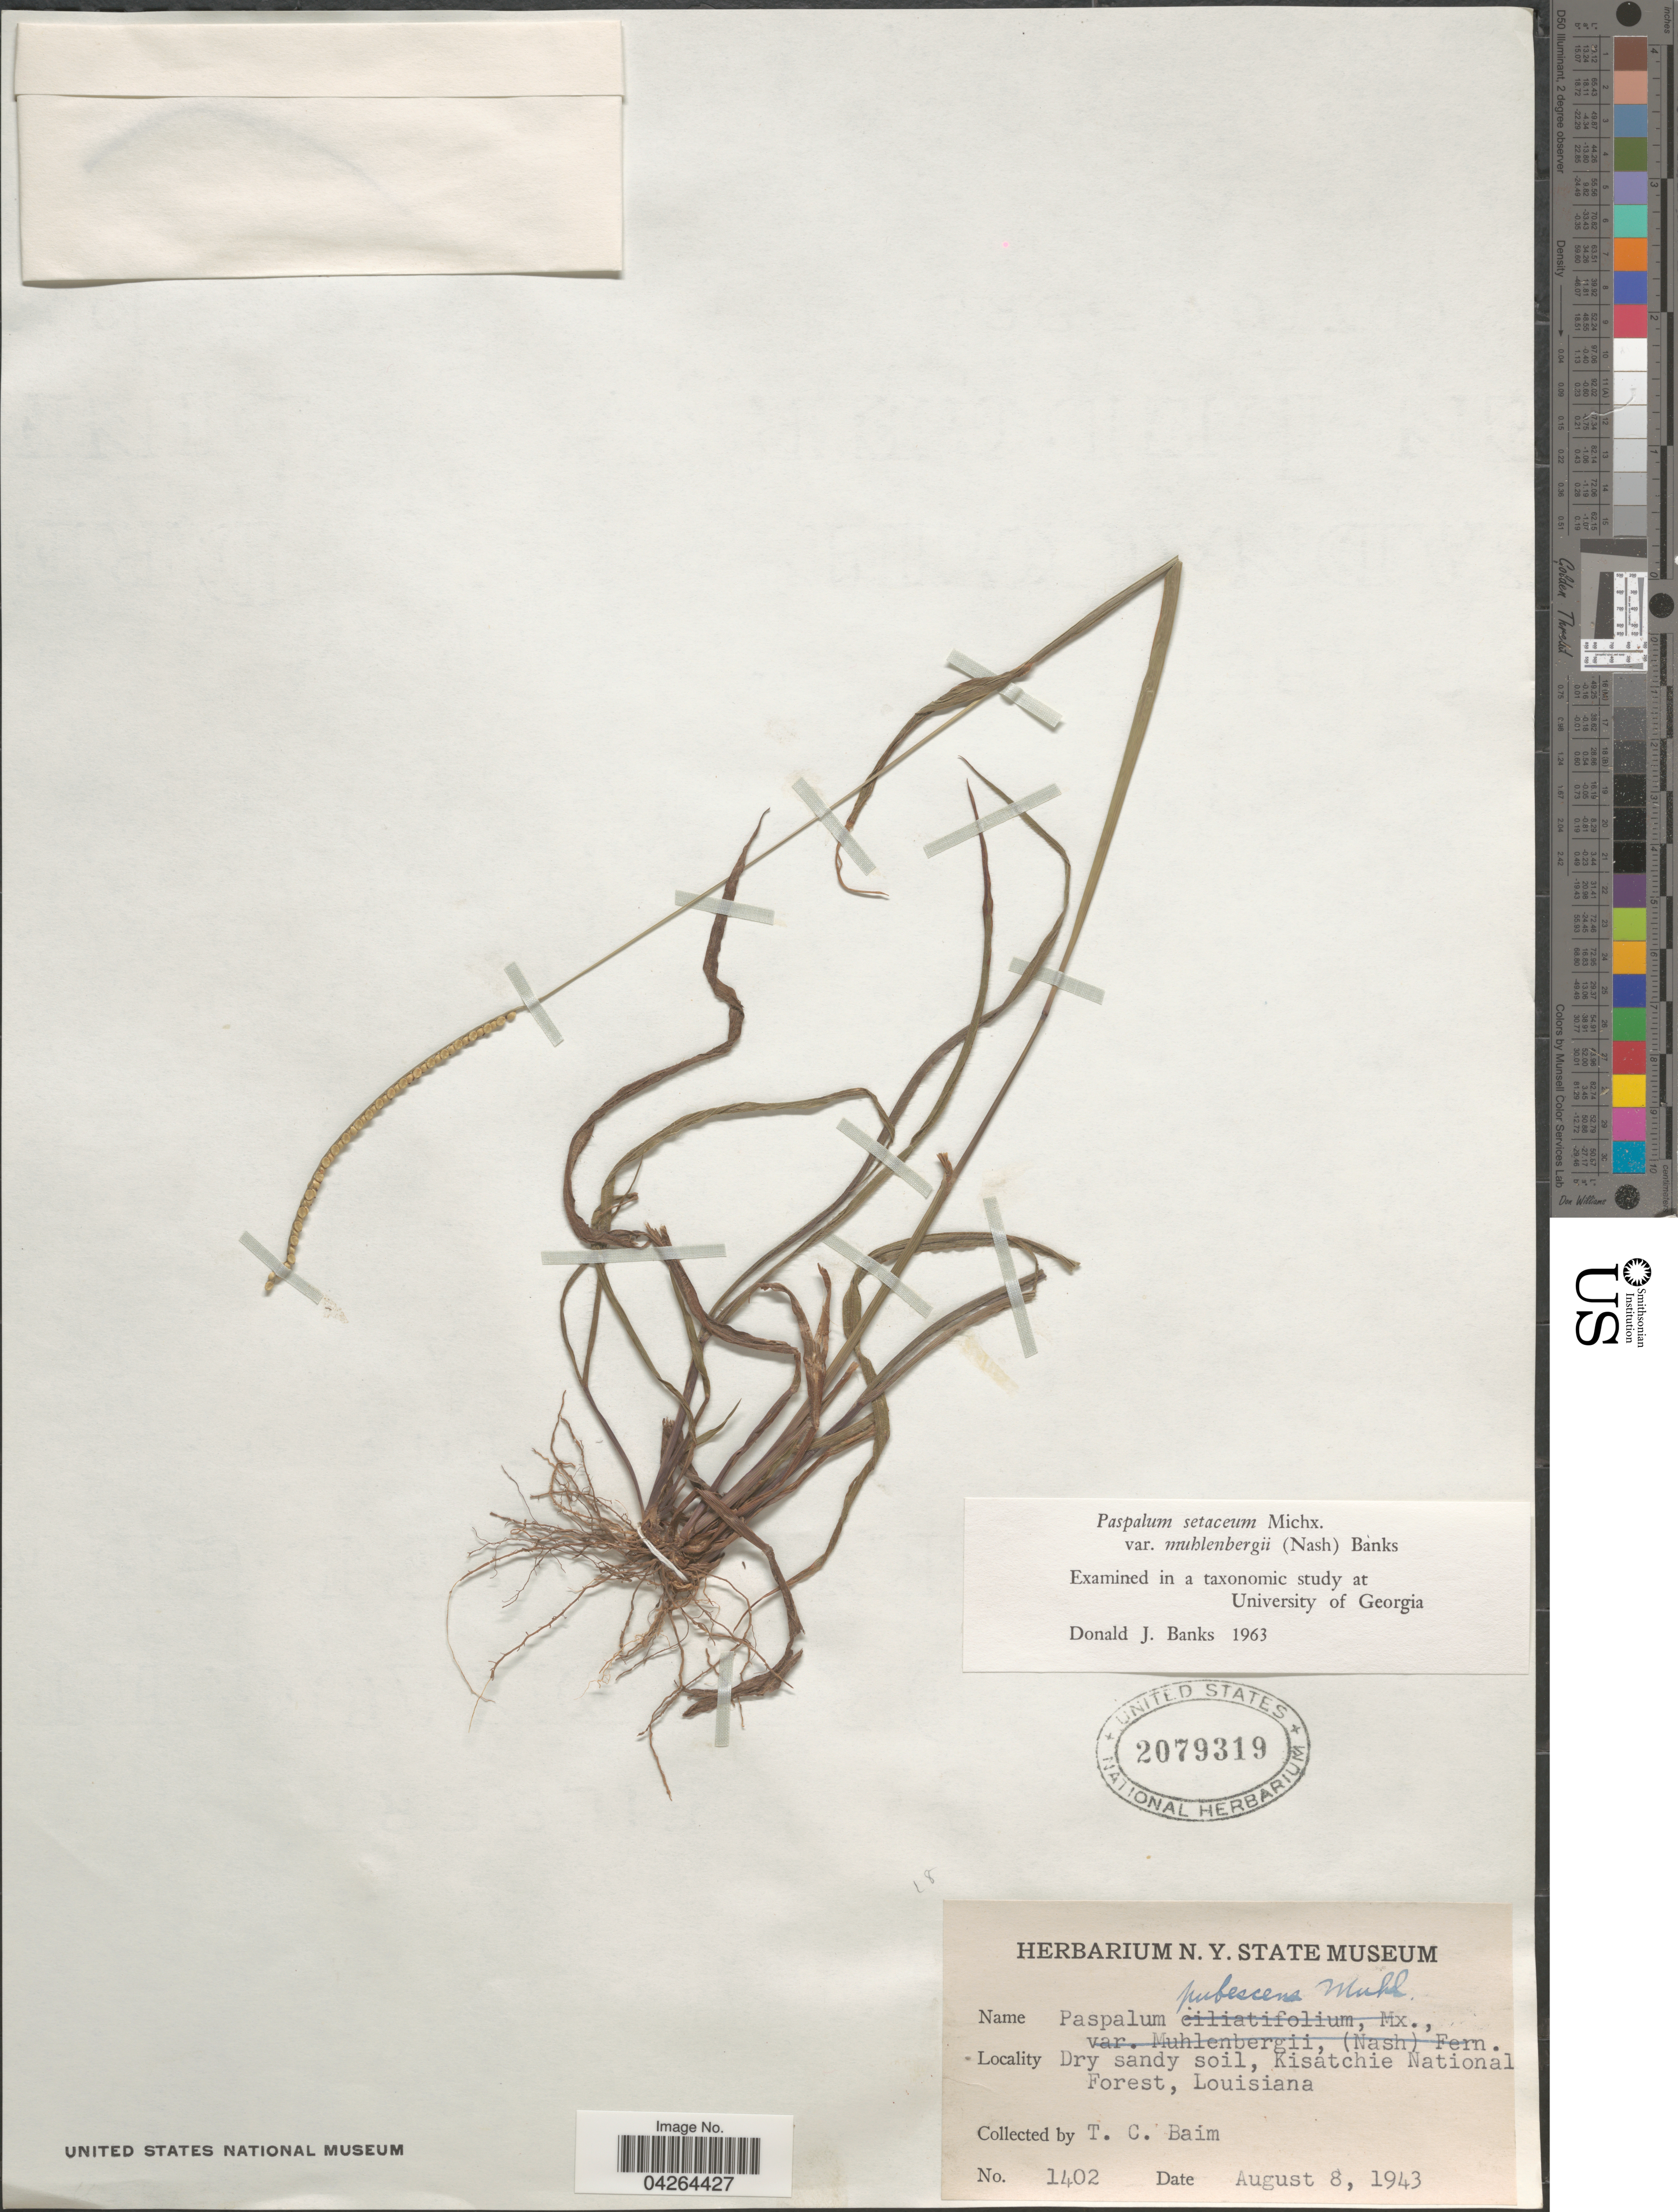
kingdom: Plantae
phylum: Tracheophyta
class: Liliopsida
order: Poales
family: Poaceae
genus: Paspalum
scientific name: Paspalum setaceum var. muhlenbergii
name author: (Nash) D.J. Banks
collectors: T. Baim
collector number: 1402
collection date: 1943-08-08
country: United States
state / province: Louisiana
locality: Dry sandy soil, Kisatchie National Forest.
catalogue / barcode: US 2079319